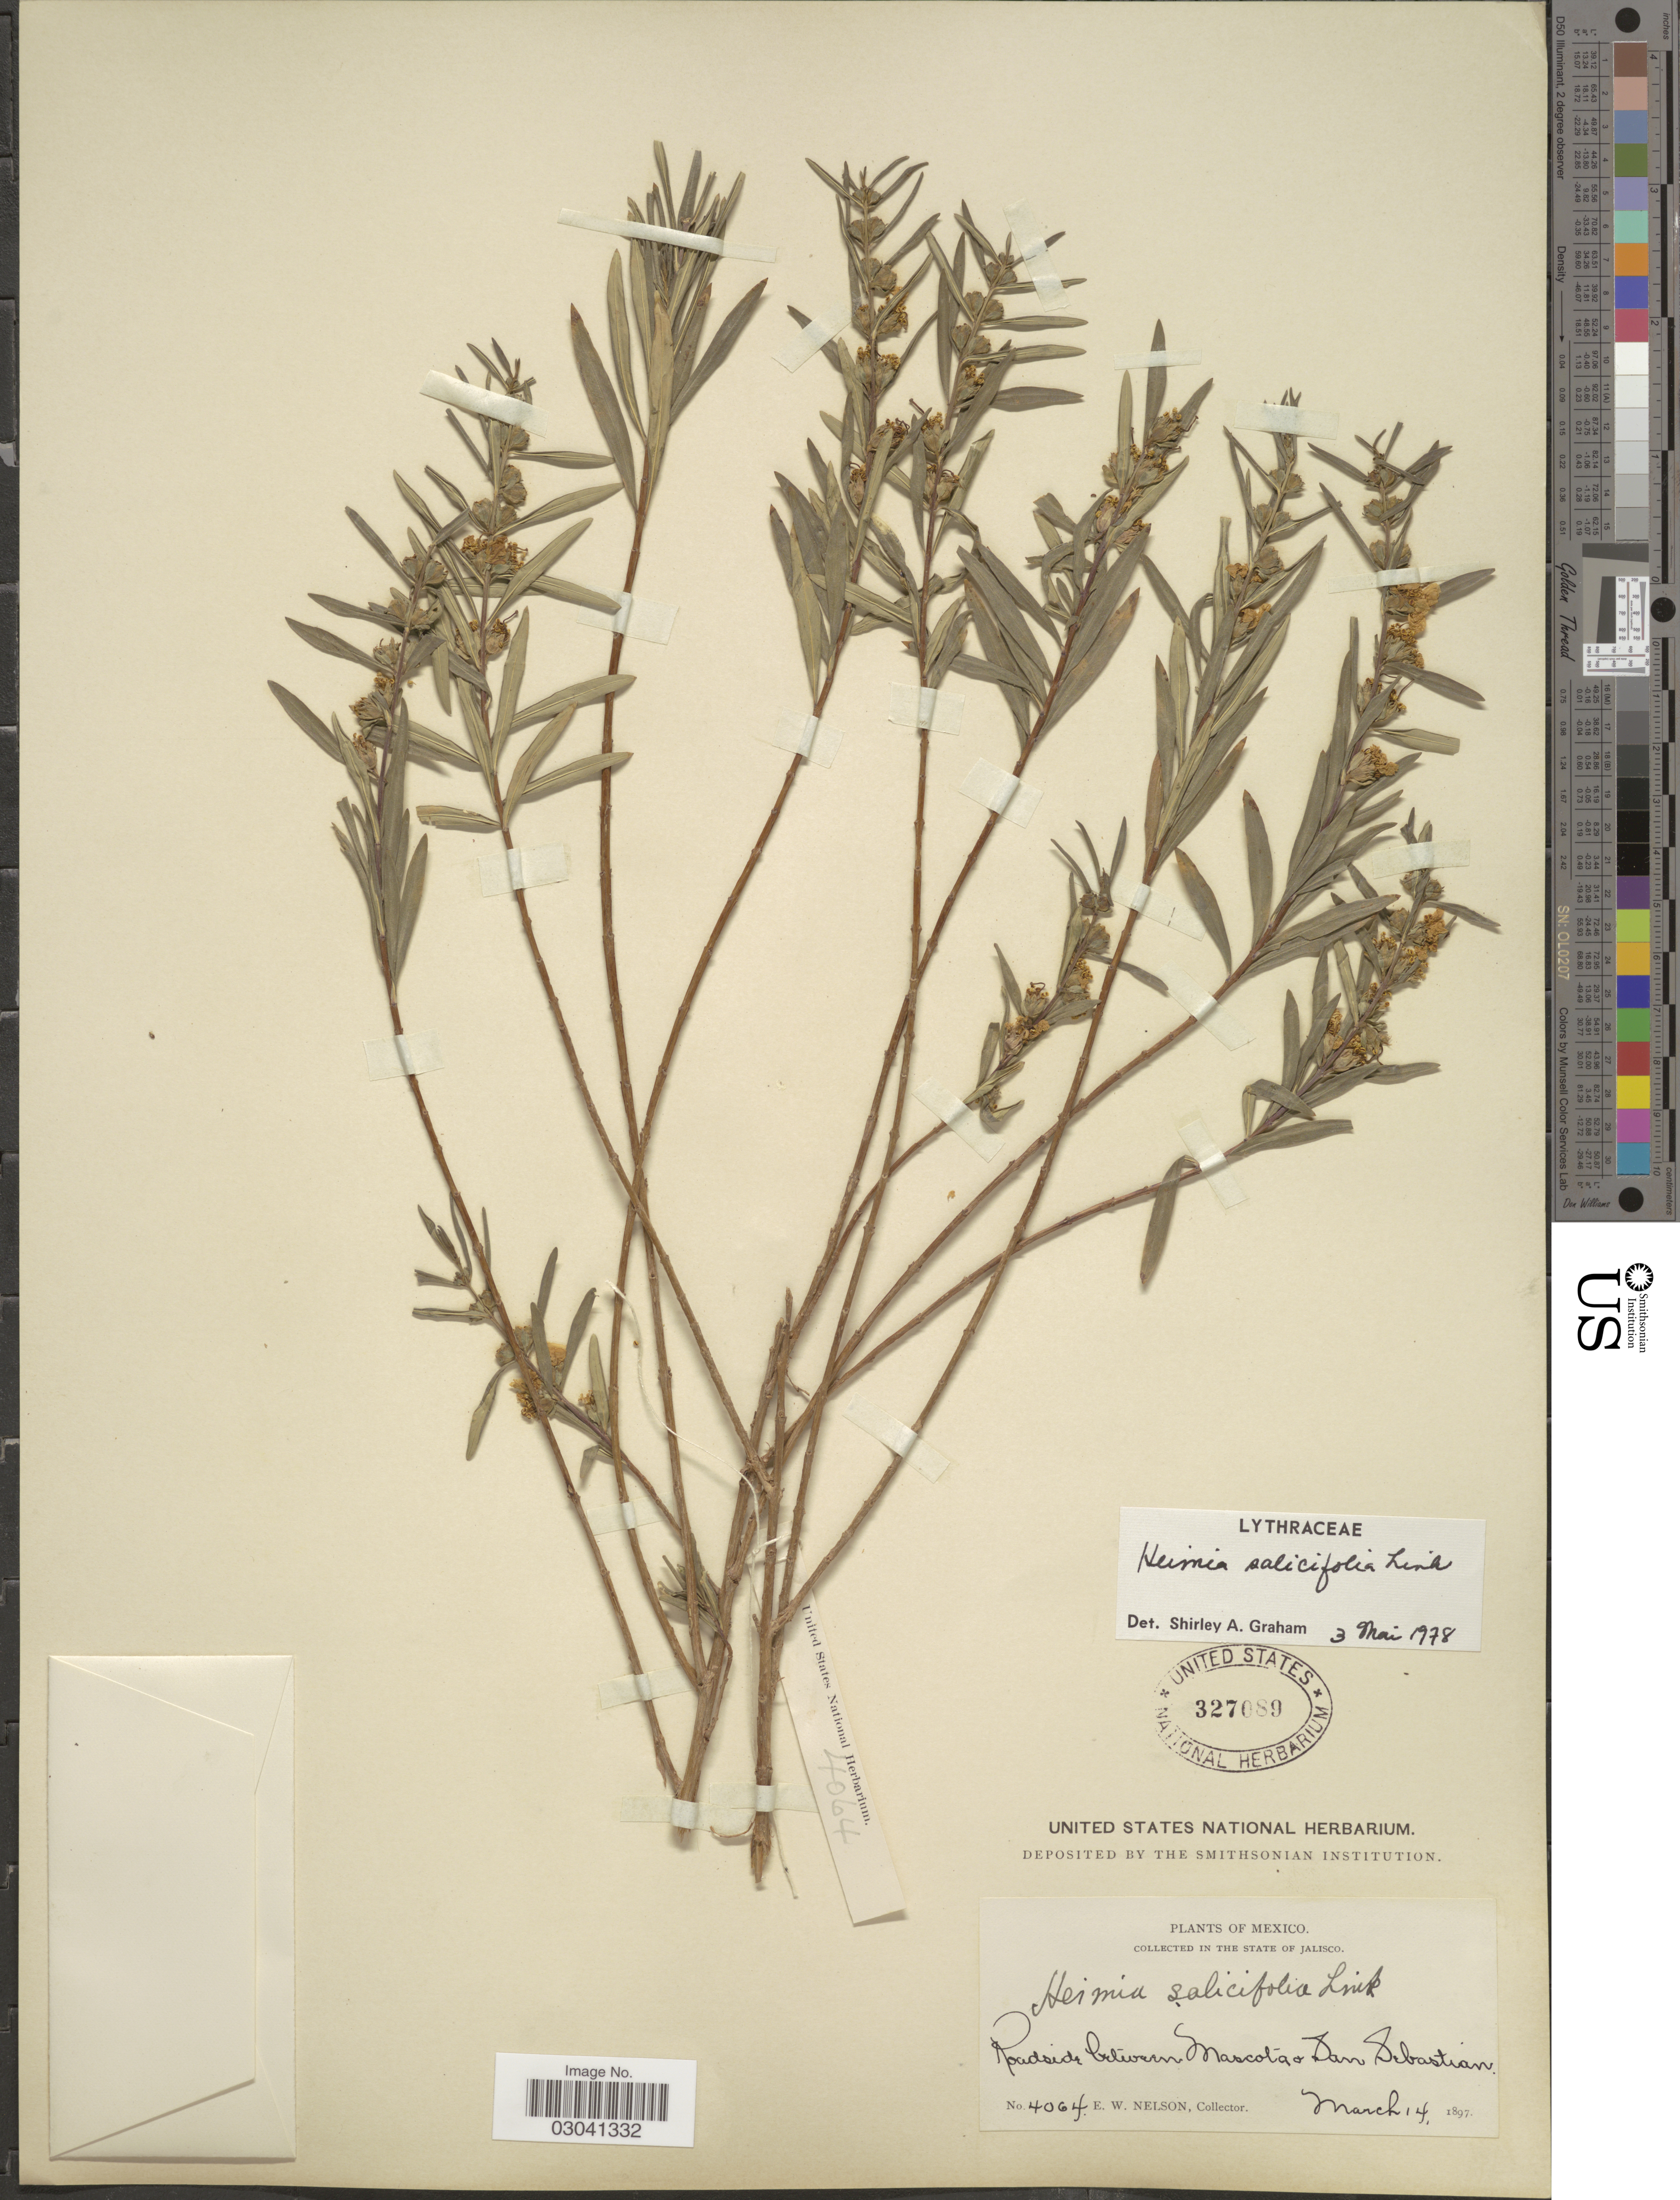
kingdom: Plantae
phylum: Tracheophyta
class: Magnoliopsida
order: Myrtales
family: Lythraceae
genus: Heimia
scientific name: Heimia salicifolia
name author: Link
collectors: E. W. Nelson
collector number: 4064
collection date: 1897-03-14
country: Mexico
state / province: Jalisco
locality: In The State of Jalisco, Roadside between Mascota & San Sebastian.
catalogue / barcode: US 327089